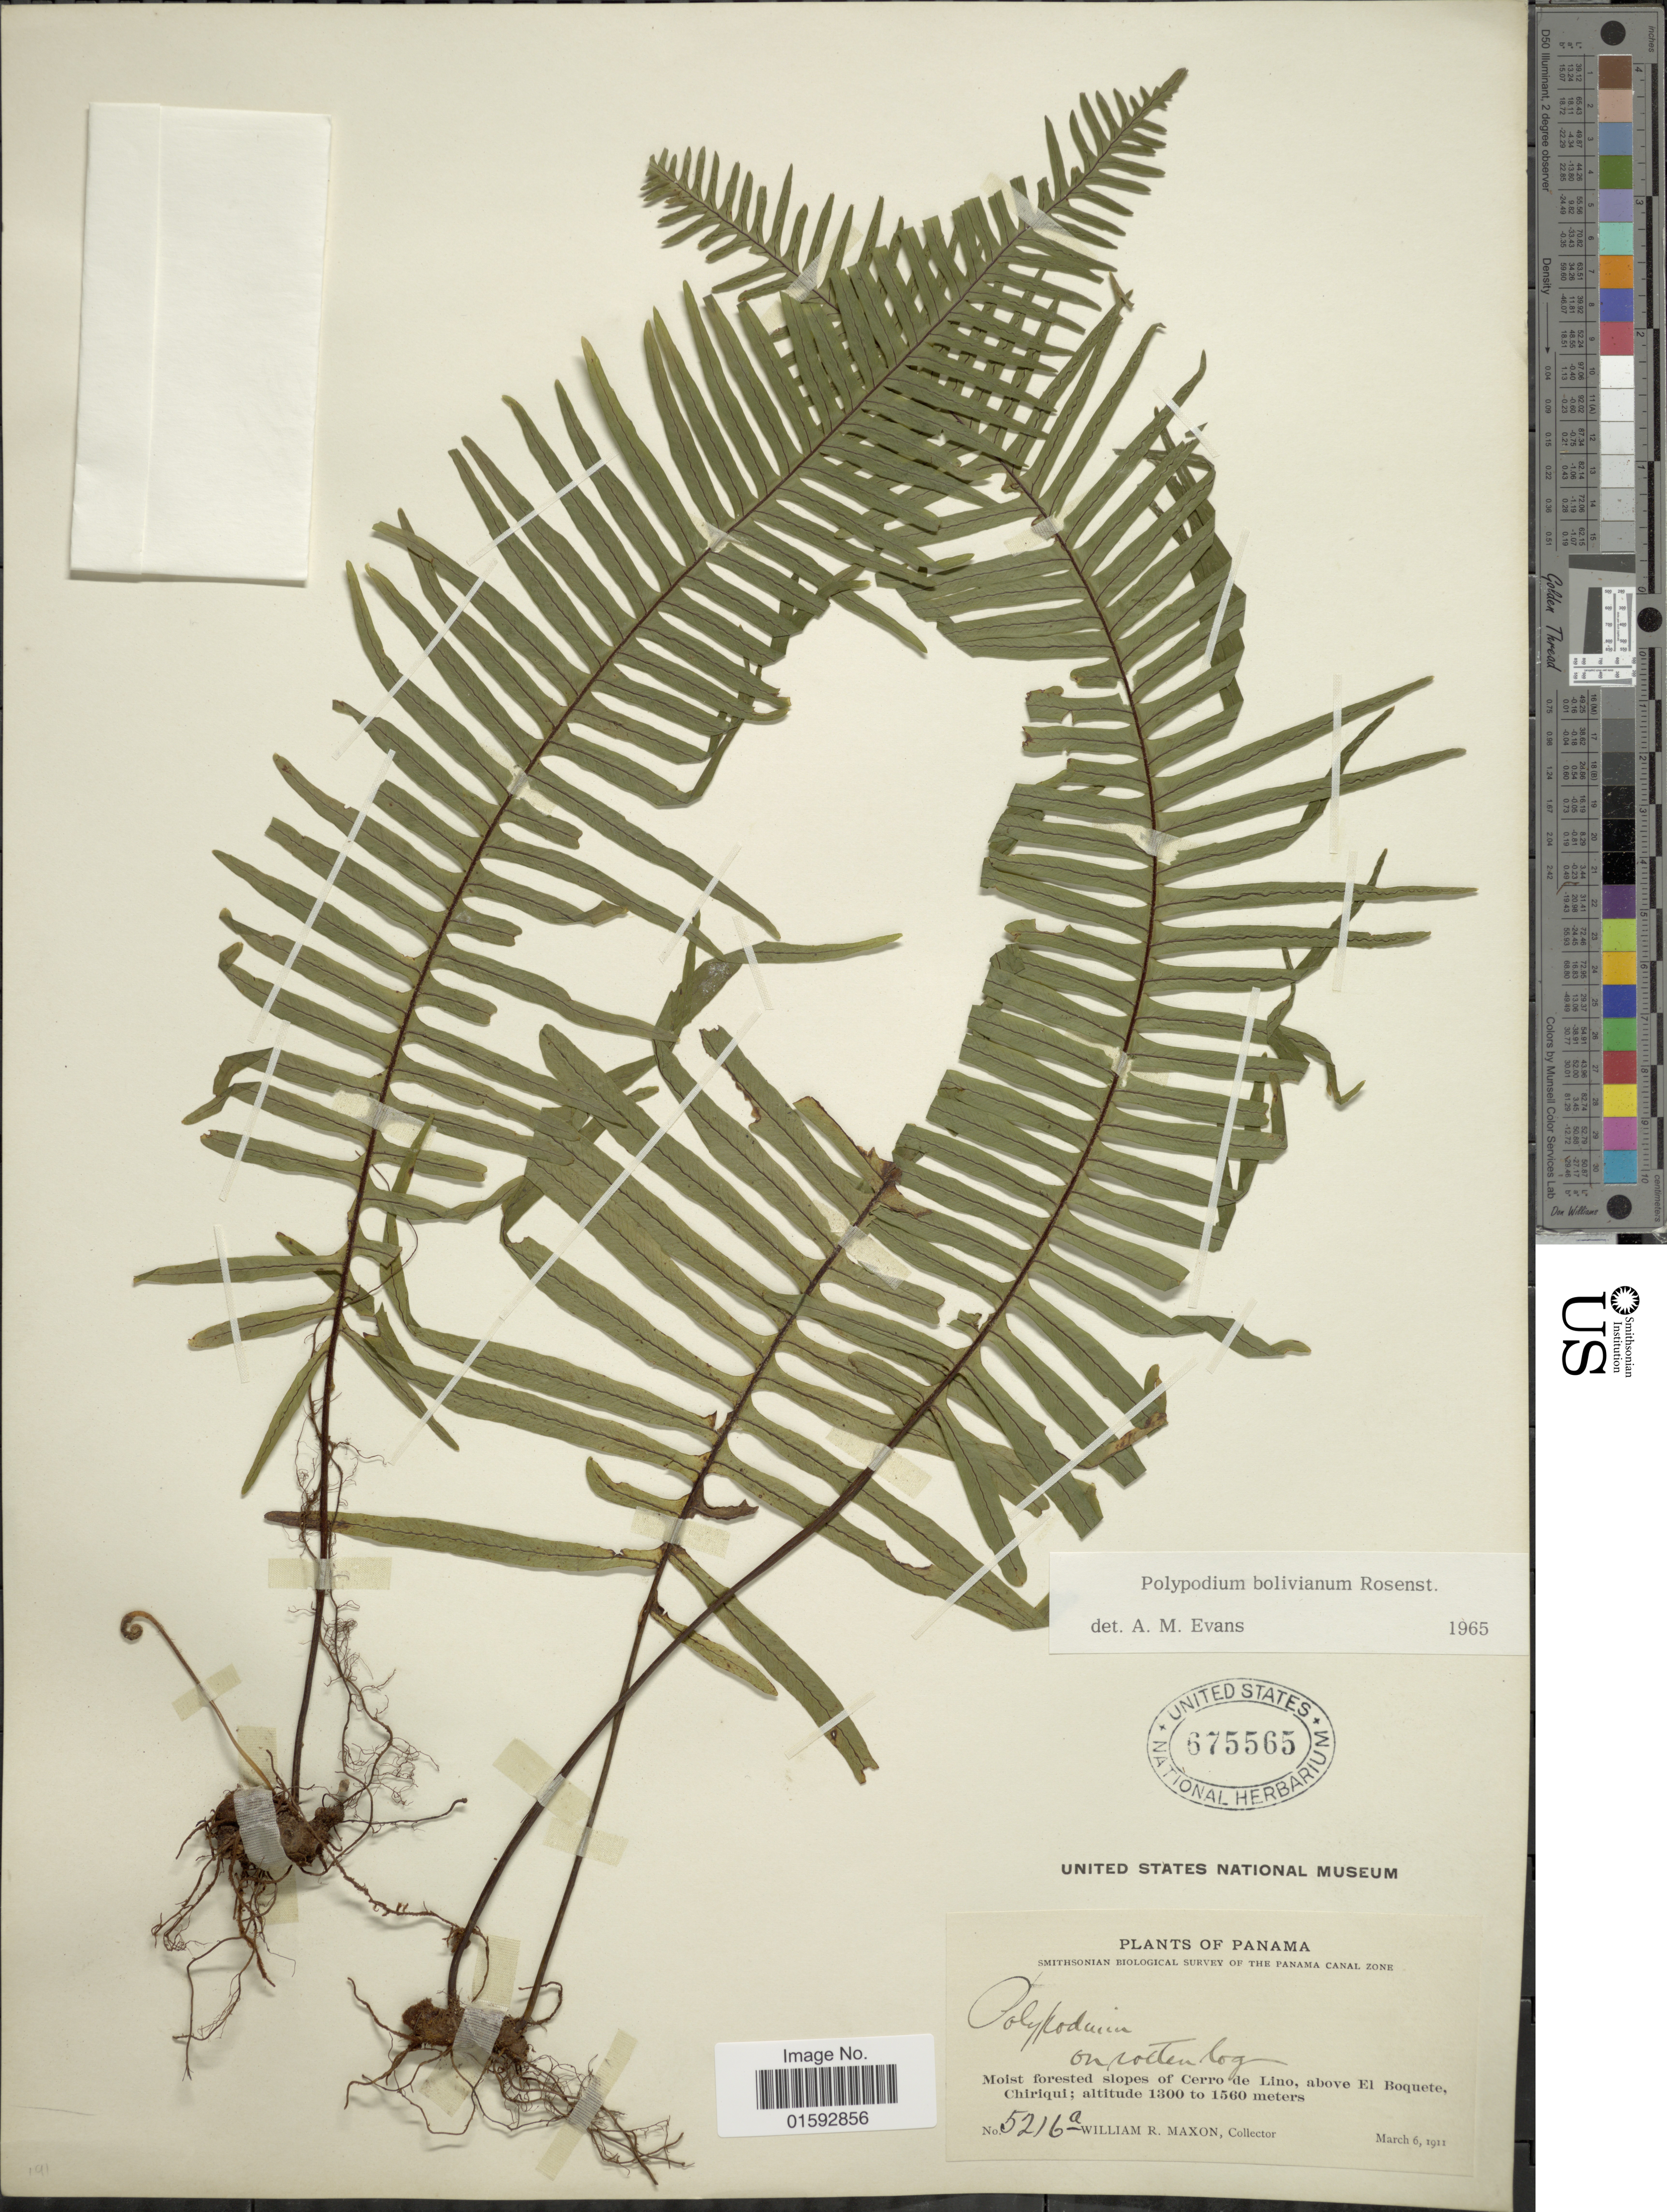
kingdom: Plantae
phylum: Tracheophyta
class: Polypodiopsida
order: Polypodiales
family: Polypodiaceae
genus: Pecluma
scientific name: Pecluma divaricata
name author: (E. Fourn.) Mickel & Beitel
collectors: W. R. Maxon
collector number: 5216a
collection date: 1911-03-06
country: Panama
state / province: Chiriqui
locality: Moist forested slopes of Cerro de Lino, above El Boquete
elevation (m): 1300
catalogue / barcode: US 675565